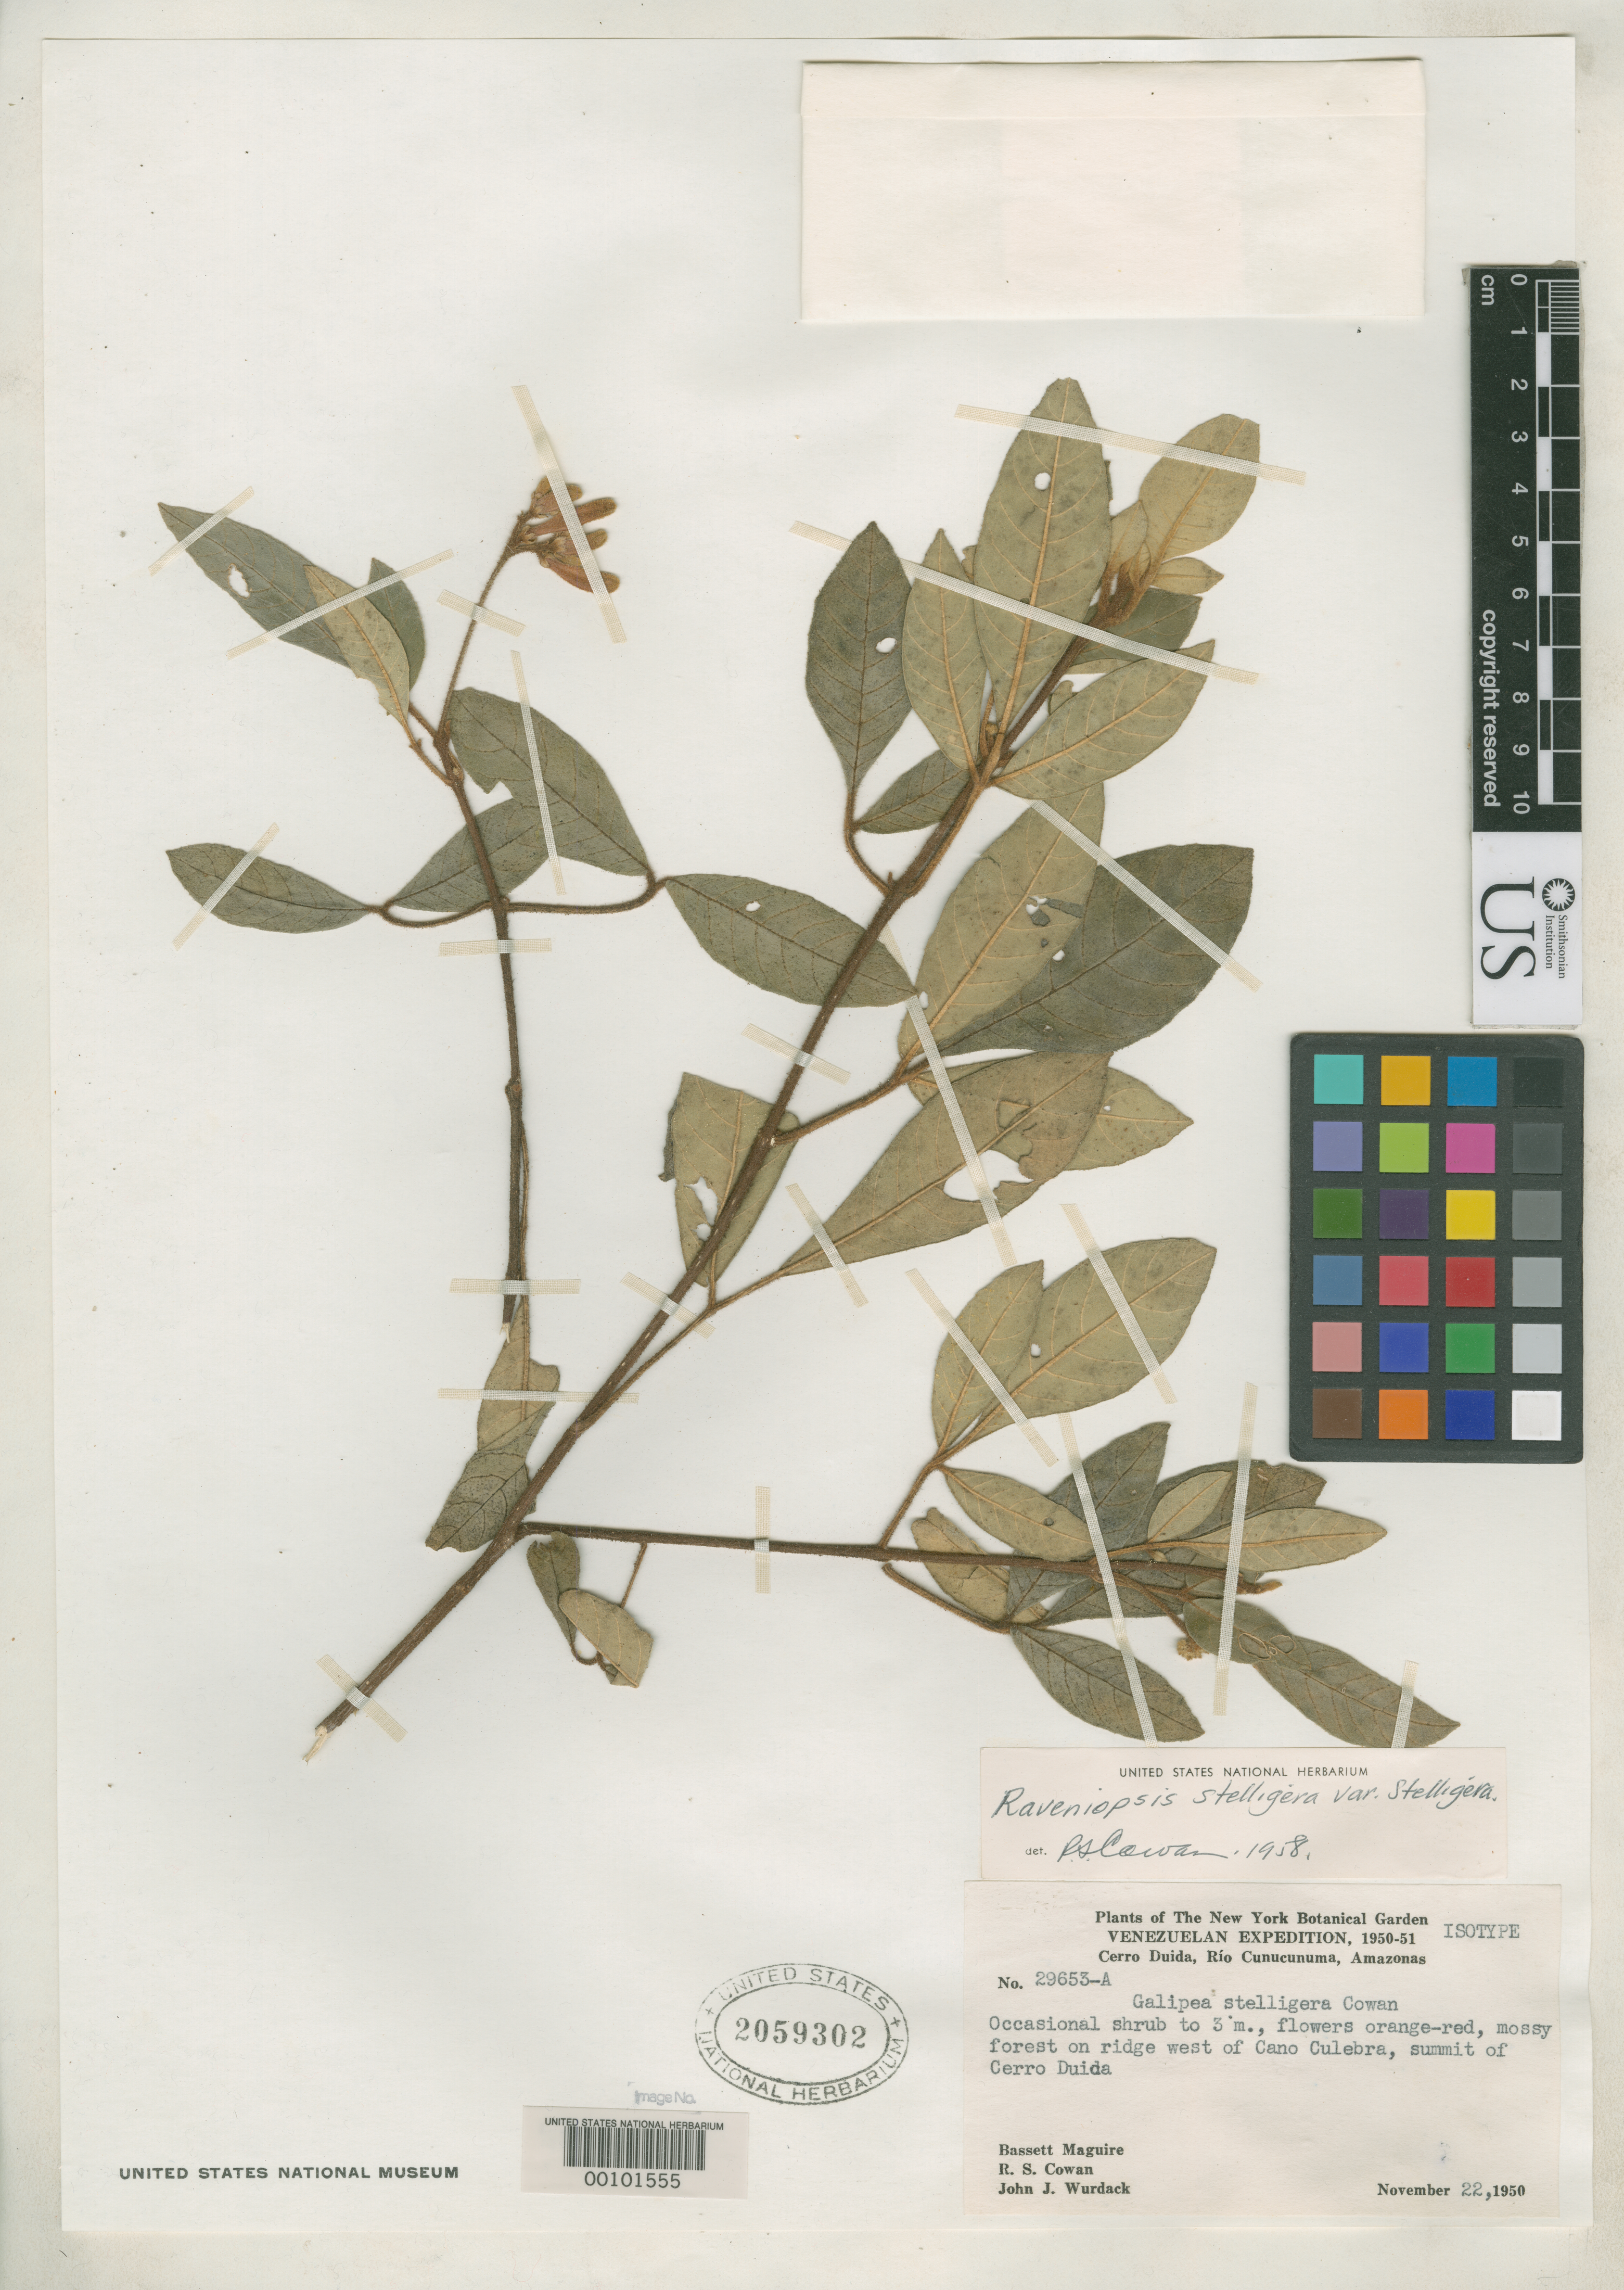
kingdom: Plantae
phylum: Tracheophyta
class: Magnoliopsida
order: Sapindales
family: Rutaceae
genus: Galipea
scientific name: Galipea stelligera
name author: R.S. Cowan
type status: Isotype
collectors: B. Maguire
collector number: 29653 a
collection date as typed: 22 Nov 1950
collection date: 1950-11-22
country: Venezuela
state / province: Amazonas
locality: Cerro Duida, Rio Cunucunuma.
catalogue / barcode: US 2059302